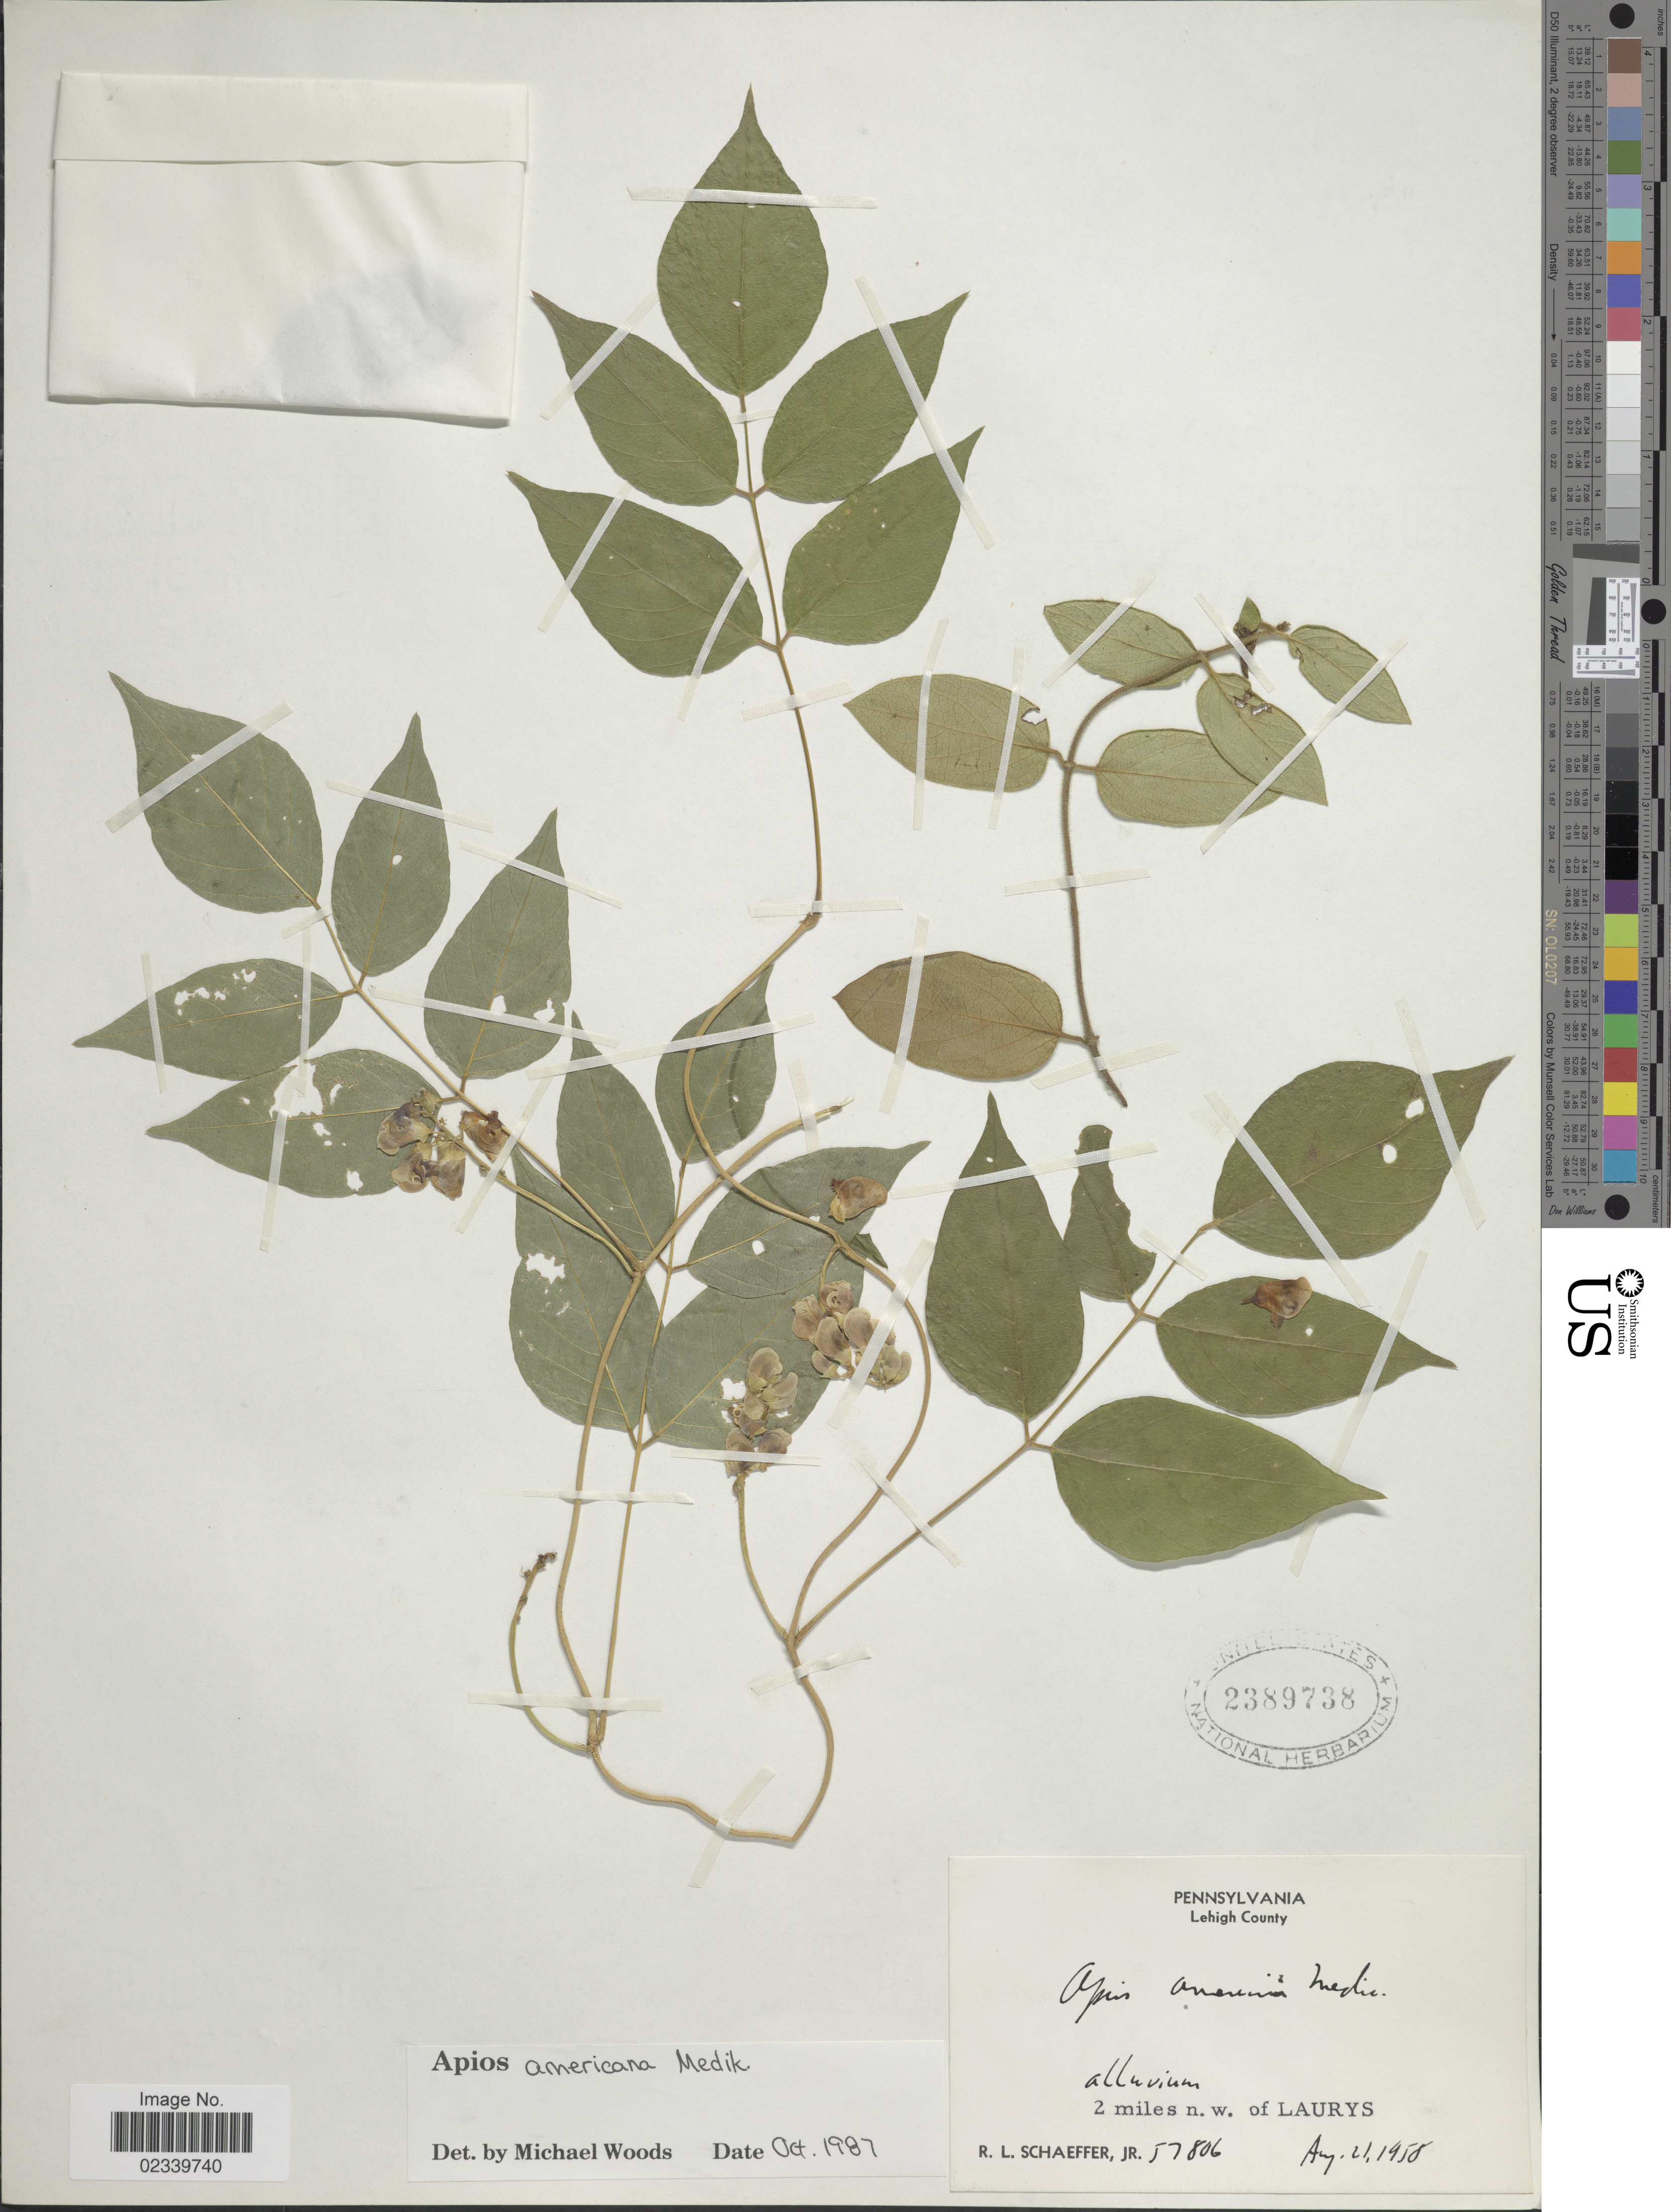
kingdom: Plantae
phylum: Tracheophyta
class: Magnoliopsida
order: Fabales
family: Fabaceae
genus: Apios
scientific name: Apios americana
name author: Medik.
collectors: R. L. Schaeffer Jr.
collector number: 57806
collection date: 1958-08-21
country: United States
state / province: Pennsylvania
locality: Pennsylvaniae, Lehigh County, Alluvium, 2 miles n.w. of Laurys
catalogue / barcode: US 2389738